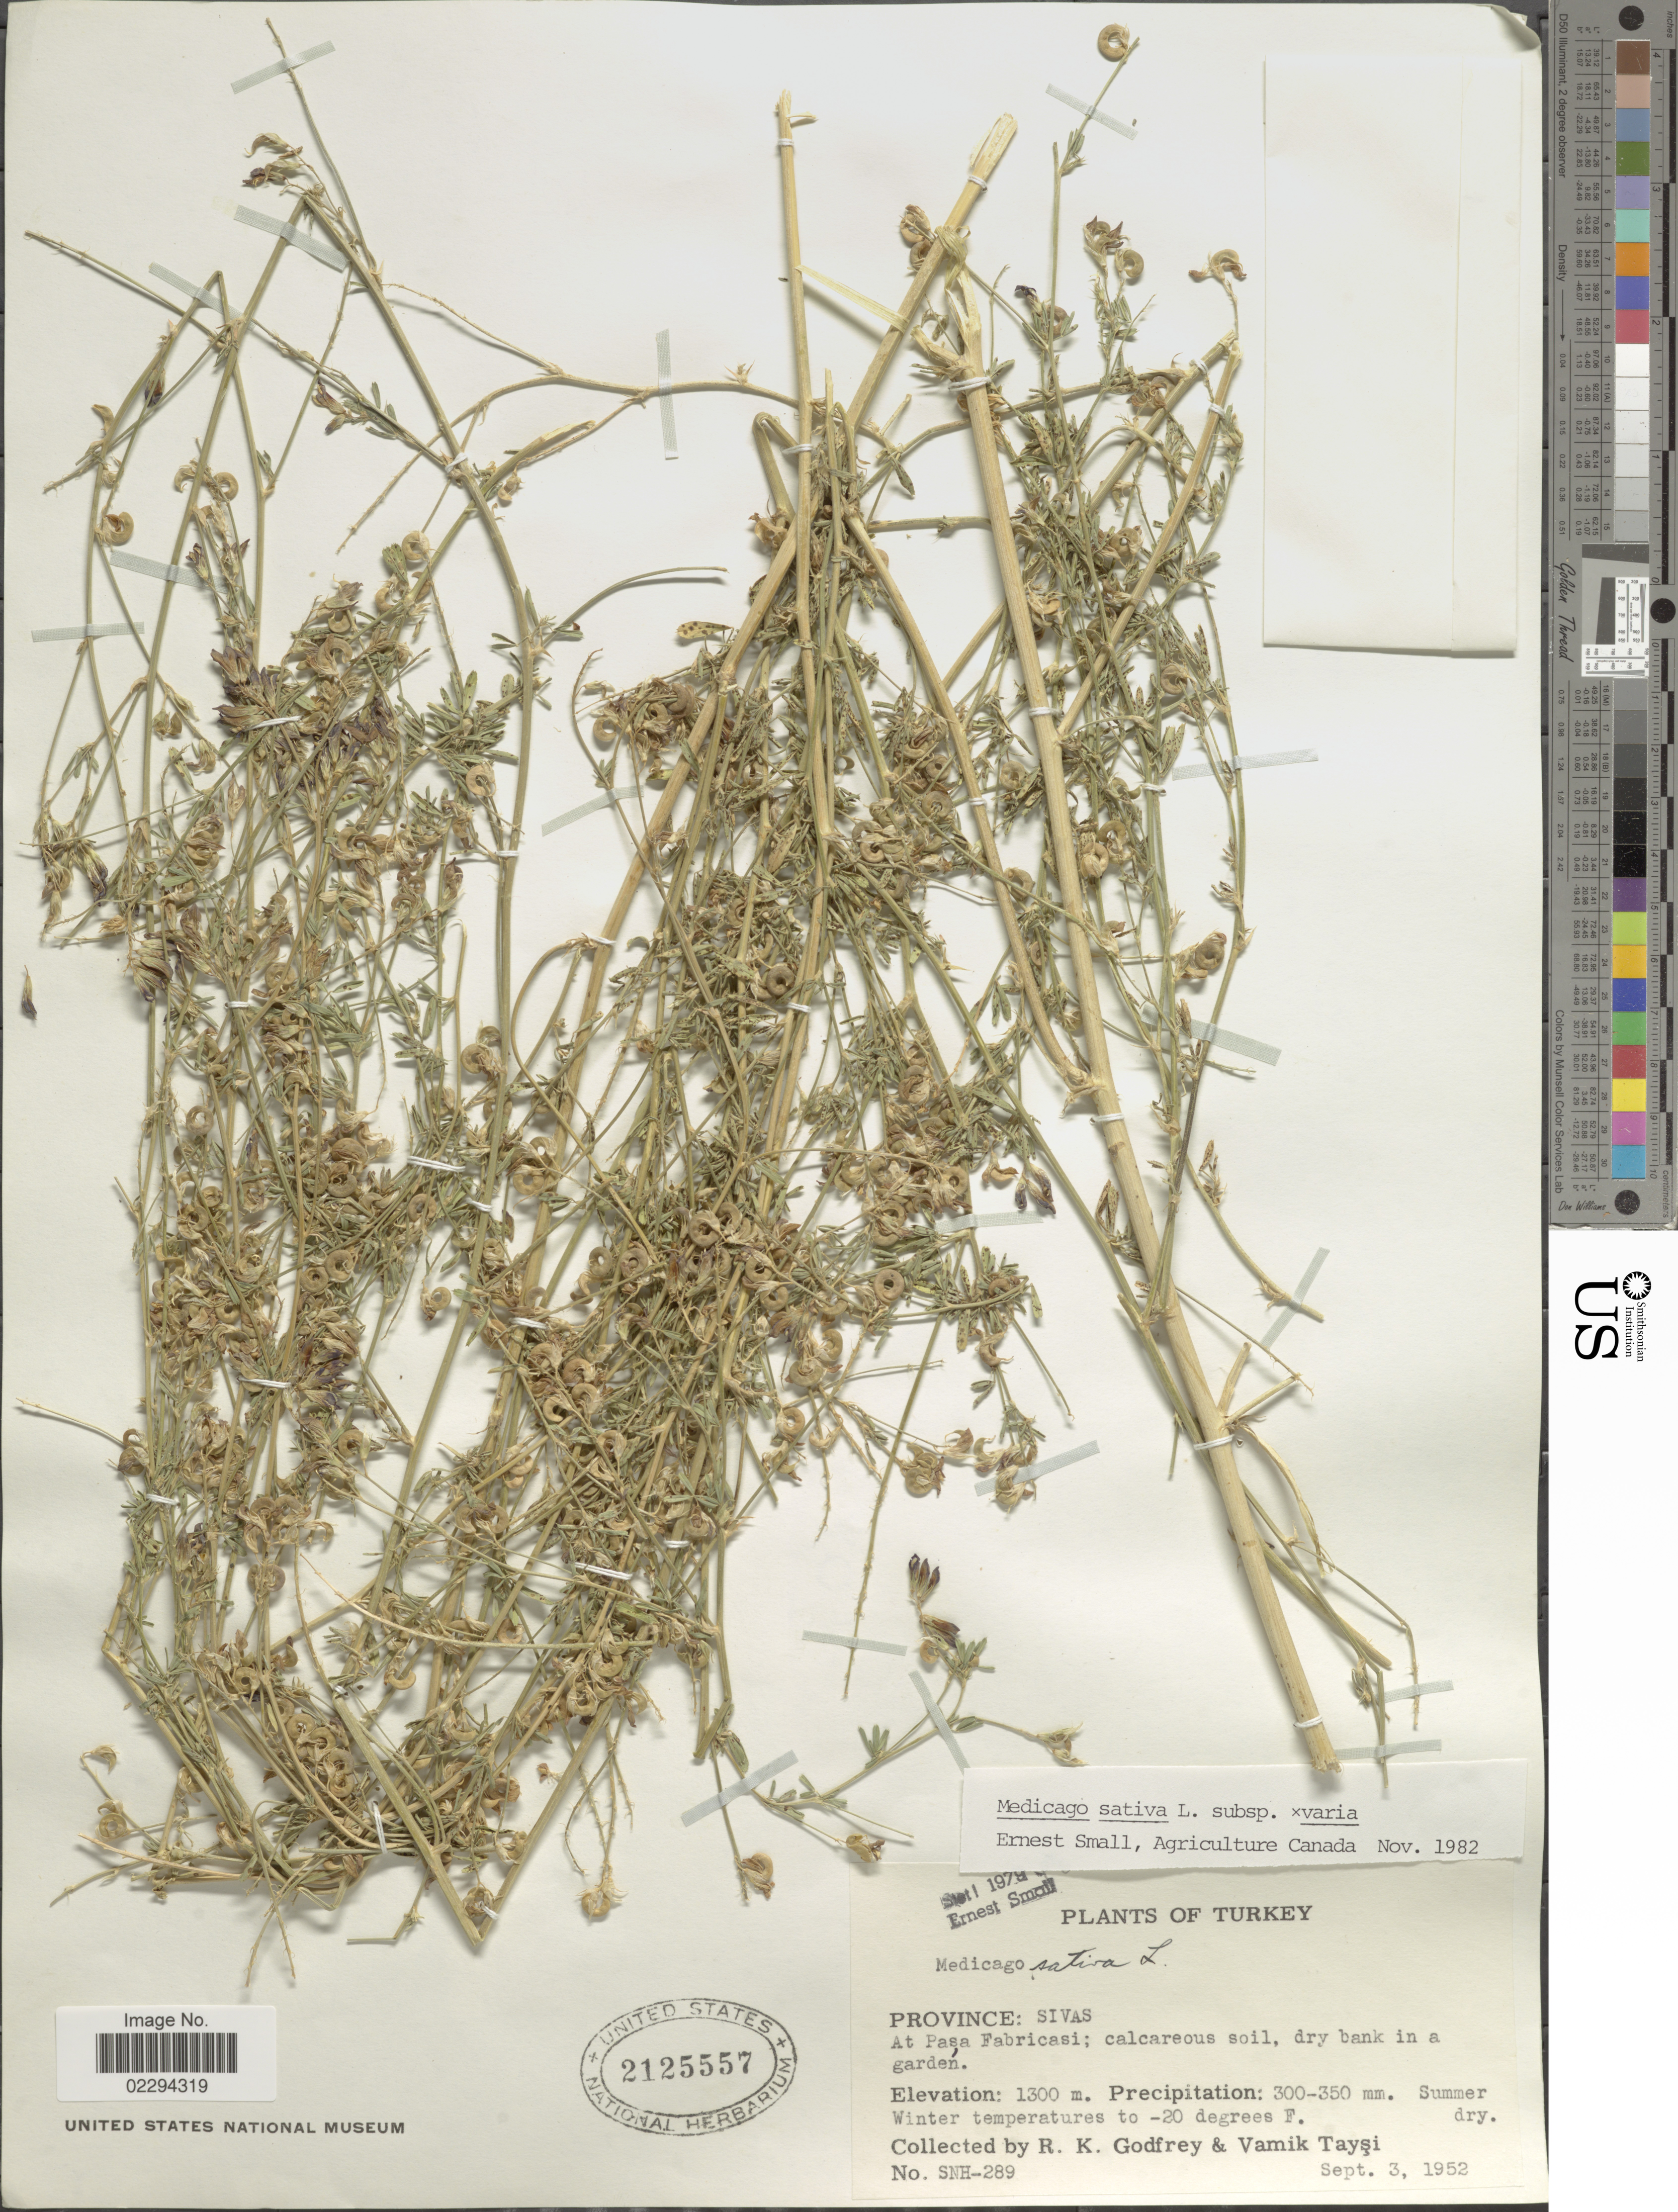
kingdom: Plantae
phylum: Tracheophyta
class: Magnoliopsida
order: Fabales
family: Fabaceae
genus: Medicago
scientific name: Medicago sativa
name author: L.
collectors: R. K. Godfrey & V. Taysi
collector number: SNH-289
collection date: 1952-09-03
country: Turkey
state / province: Sivas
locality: At Pasa Fabricasi; dry bank in a garden.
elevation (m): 1300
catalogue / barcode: US 2125557